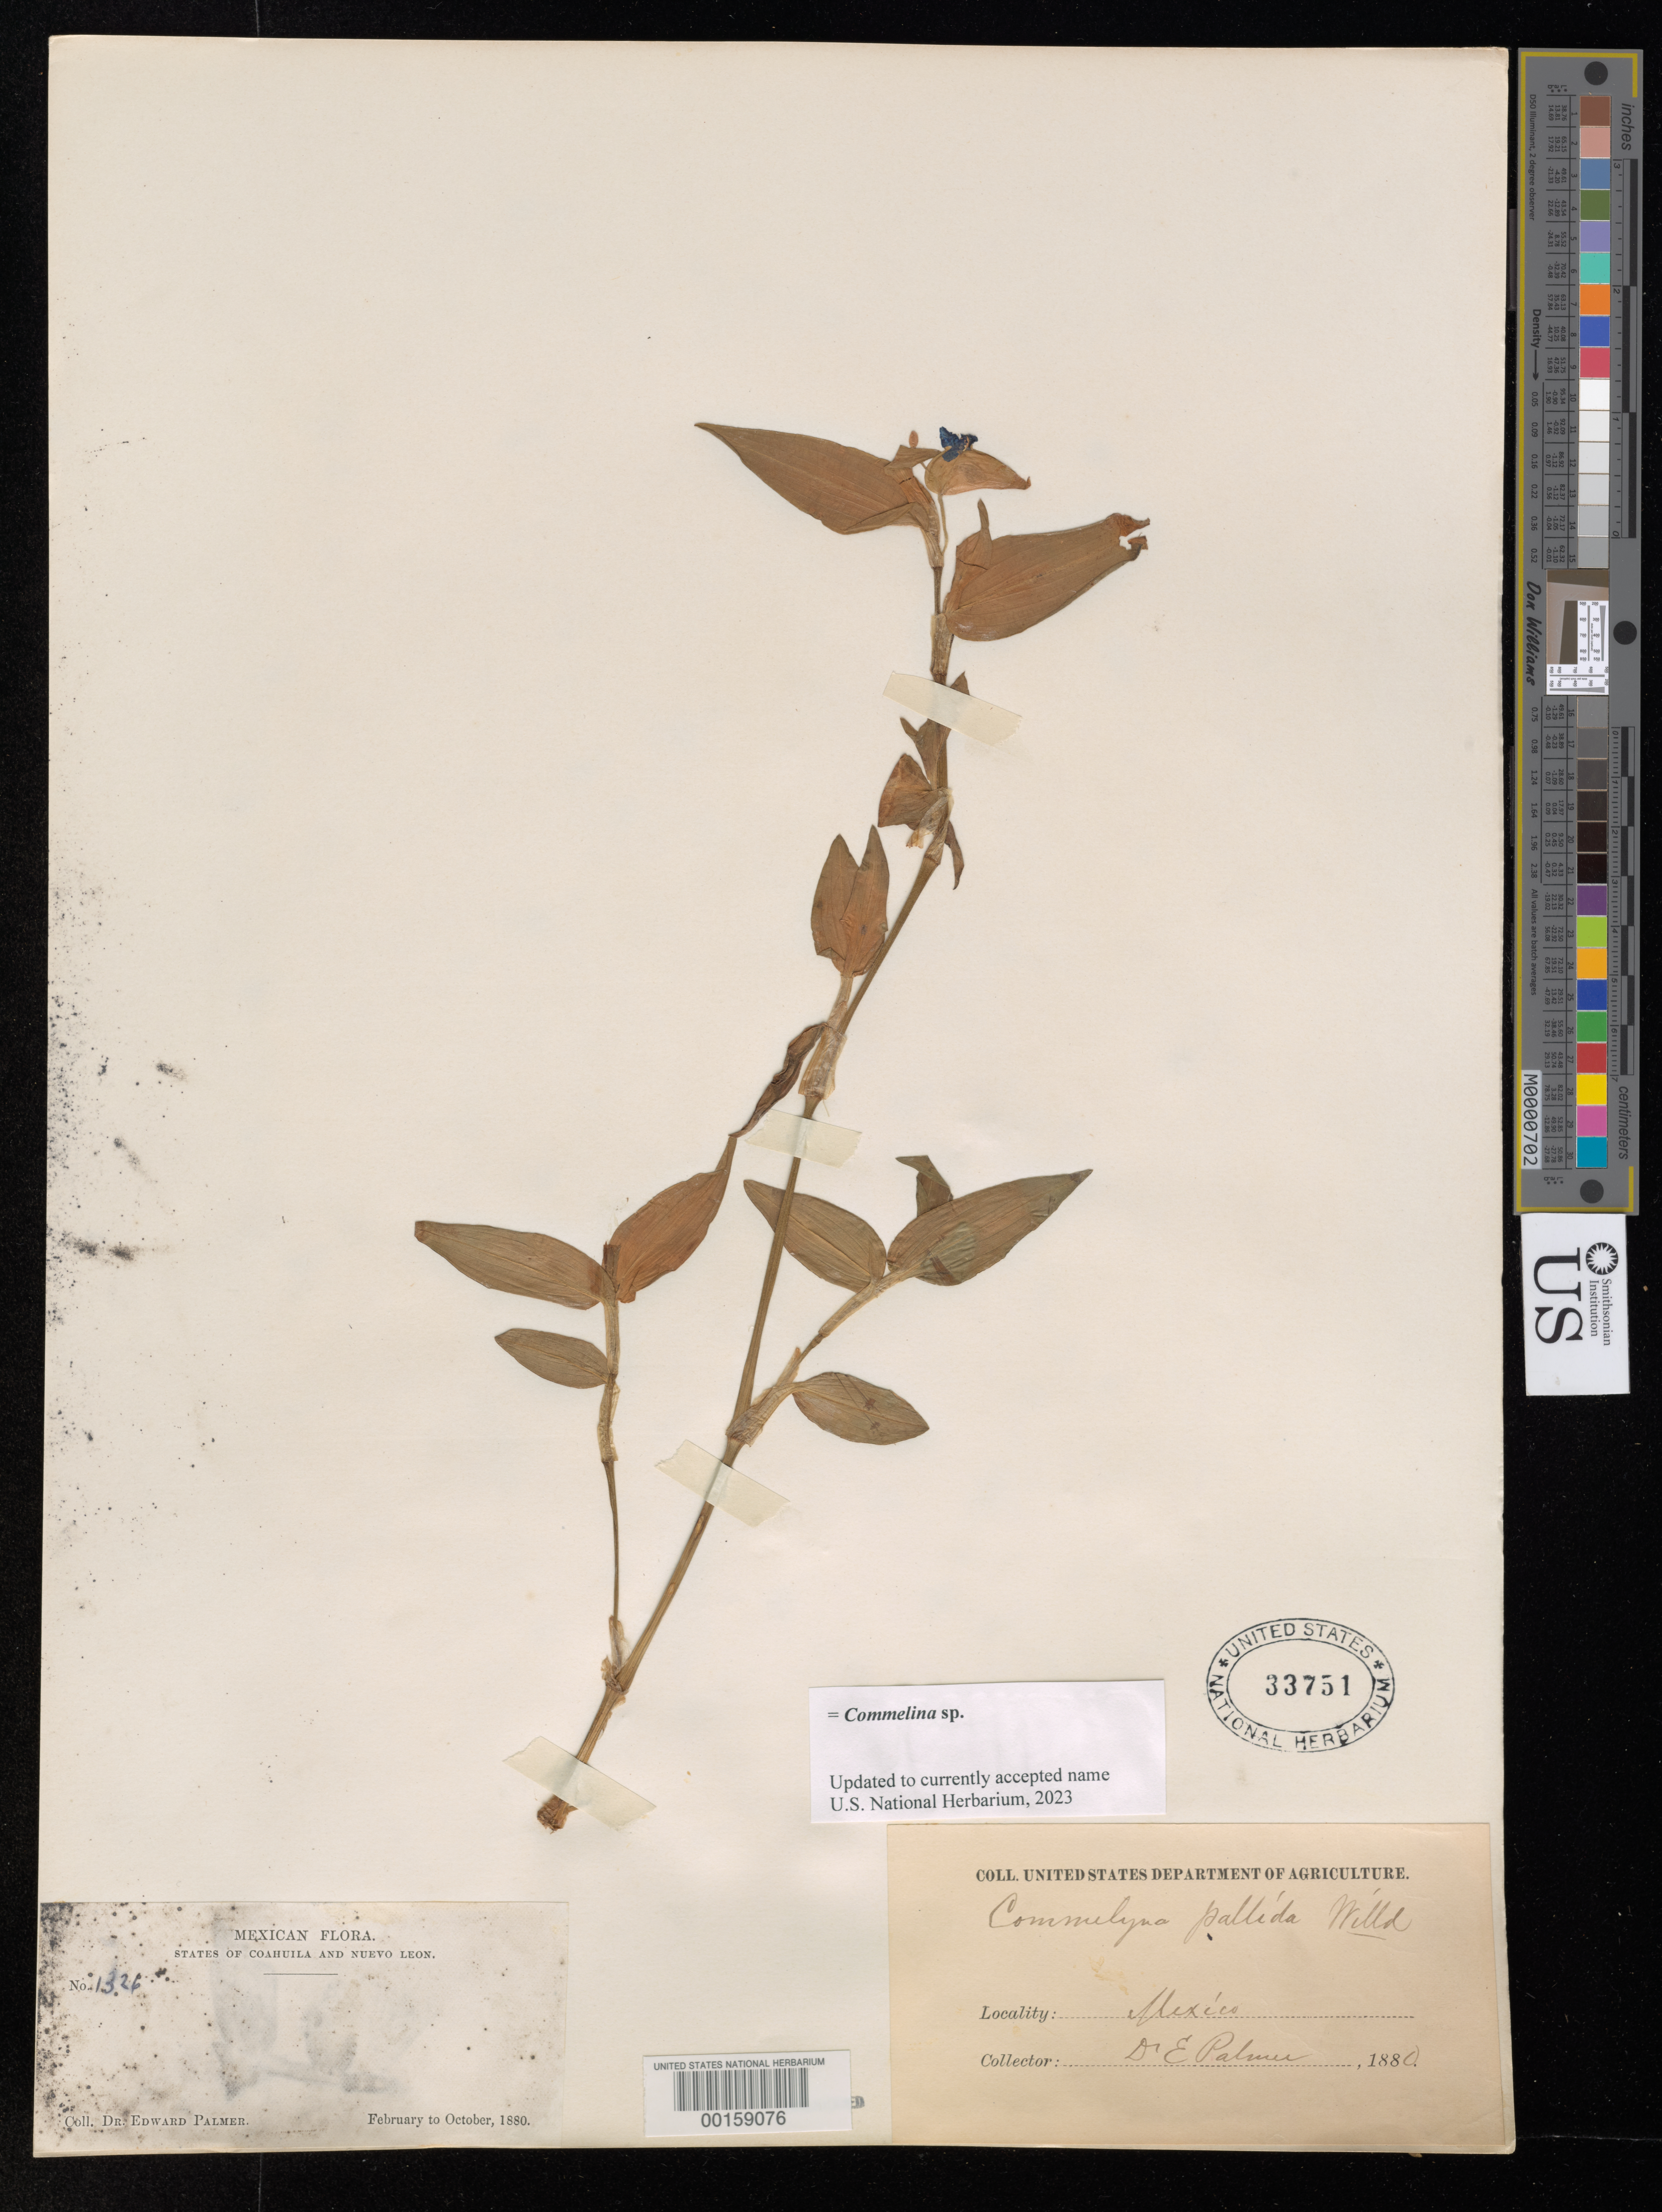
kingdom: Plantae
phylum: Tracheophyta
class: Liliopsida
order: Commelinales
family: Commelinaceae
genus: Commelina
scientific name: Commelina sp.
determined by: Faden, Robert B., (US), Smithsonian Institution - National Museum of Natural History (UNITED STATES)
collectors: D. E. Palmer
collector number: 1326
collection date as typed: Feb 1880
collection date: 1880-02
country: Mexico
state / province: Coahuila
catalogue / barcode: US 33751